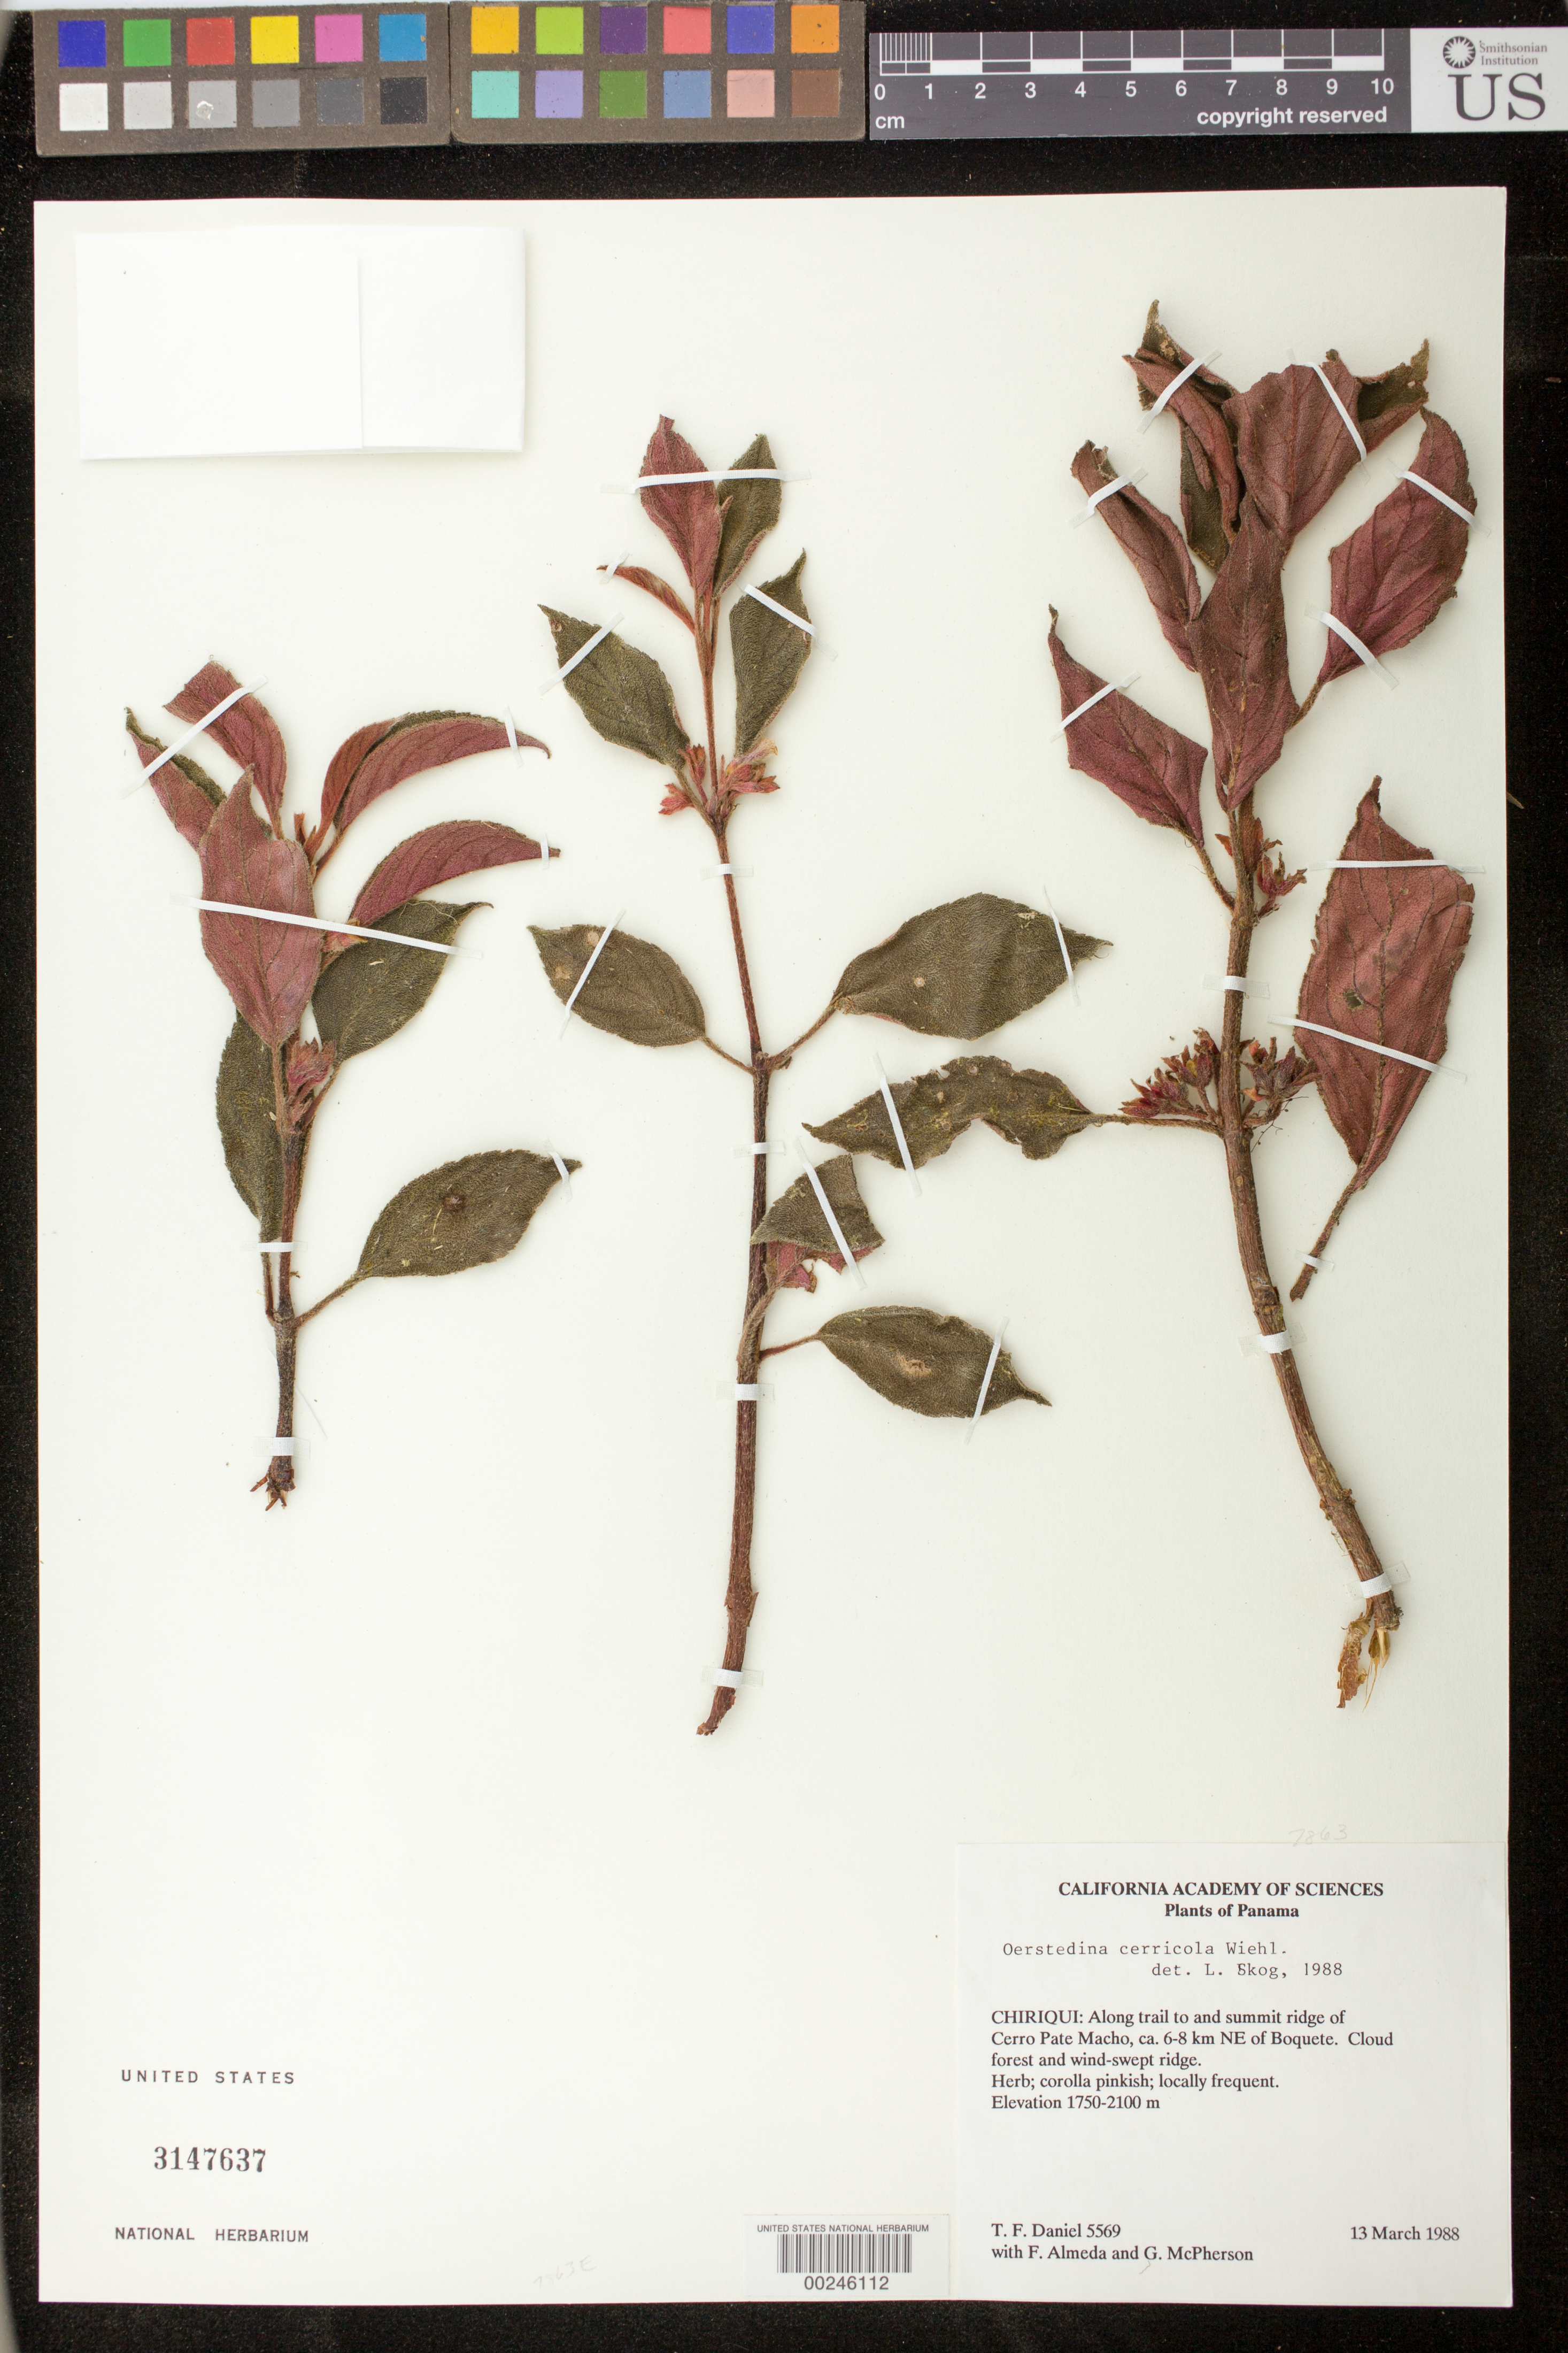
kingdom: Plantae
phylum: Tracheophyta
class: Magnoliopsida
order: Lamiales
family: Gesneriaceae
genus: Rufodorsia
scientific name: Rufodorsia cerricola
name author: (Wiehler) Kriebel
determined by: Barrie, F. R.; Skog, Laurence E.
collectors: T. F. Daniel, F. Almeda & G. D. McPherson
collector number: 5569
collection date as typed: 13 Mar 1988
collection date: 1988-03-13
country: Panama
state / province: Chiriquí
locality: Along trail to and summit ridge of Cerro Pate Macho, ca 6-8 km NE of Boquete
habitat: Cloud forest and wind-swept ridge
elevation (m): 1750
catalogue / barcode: US 3147637